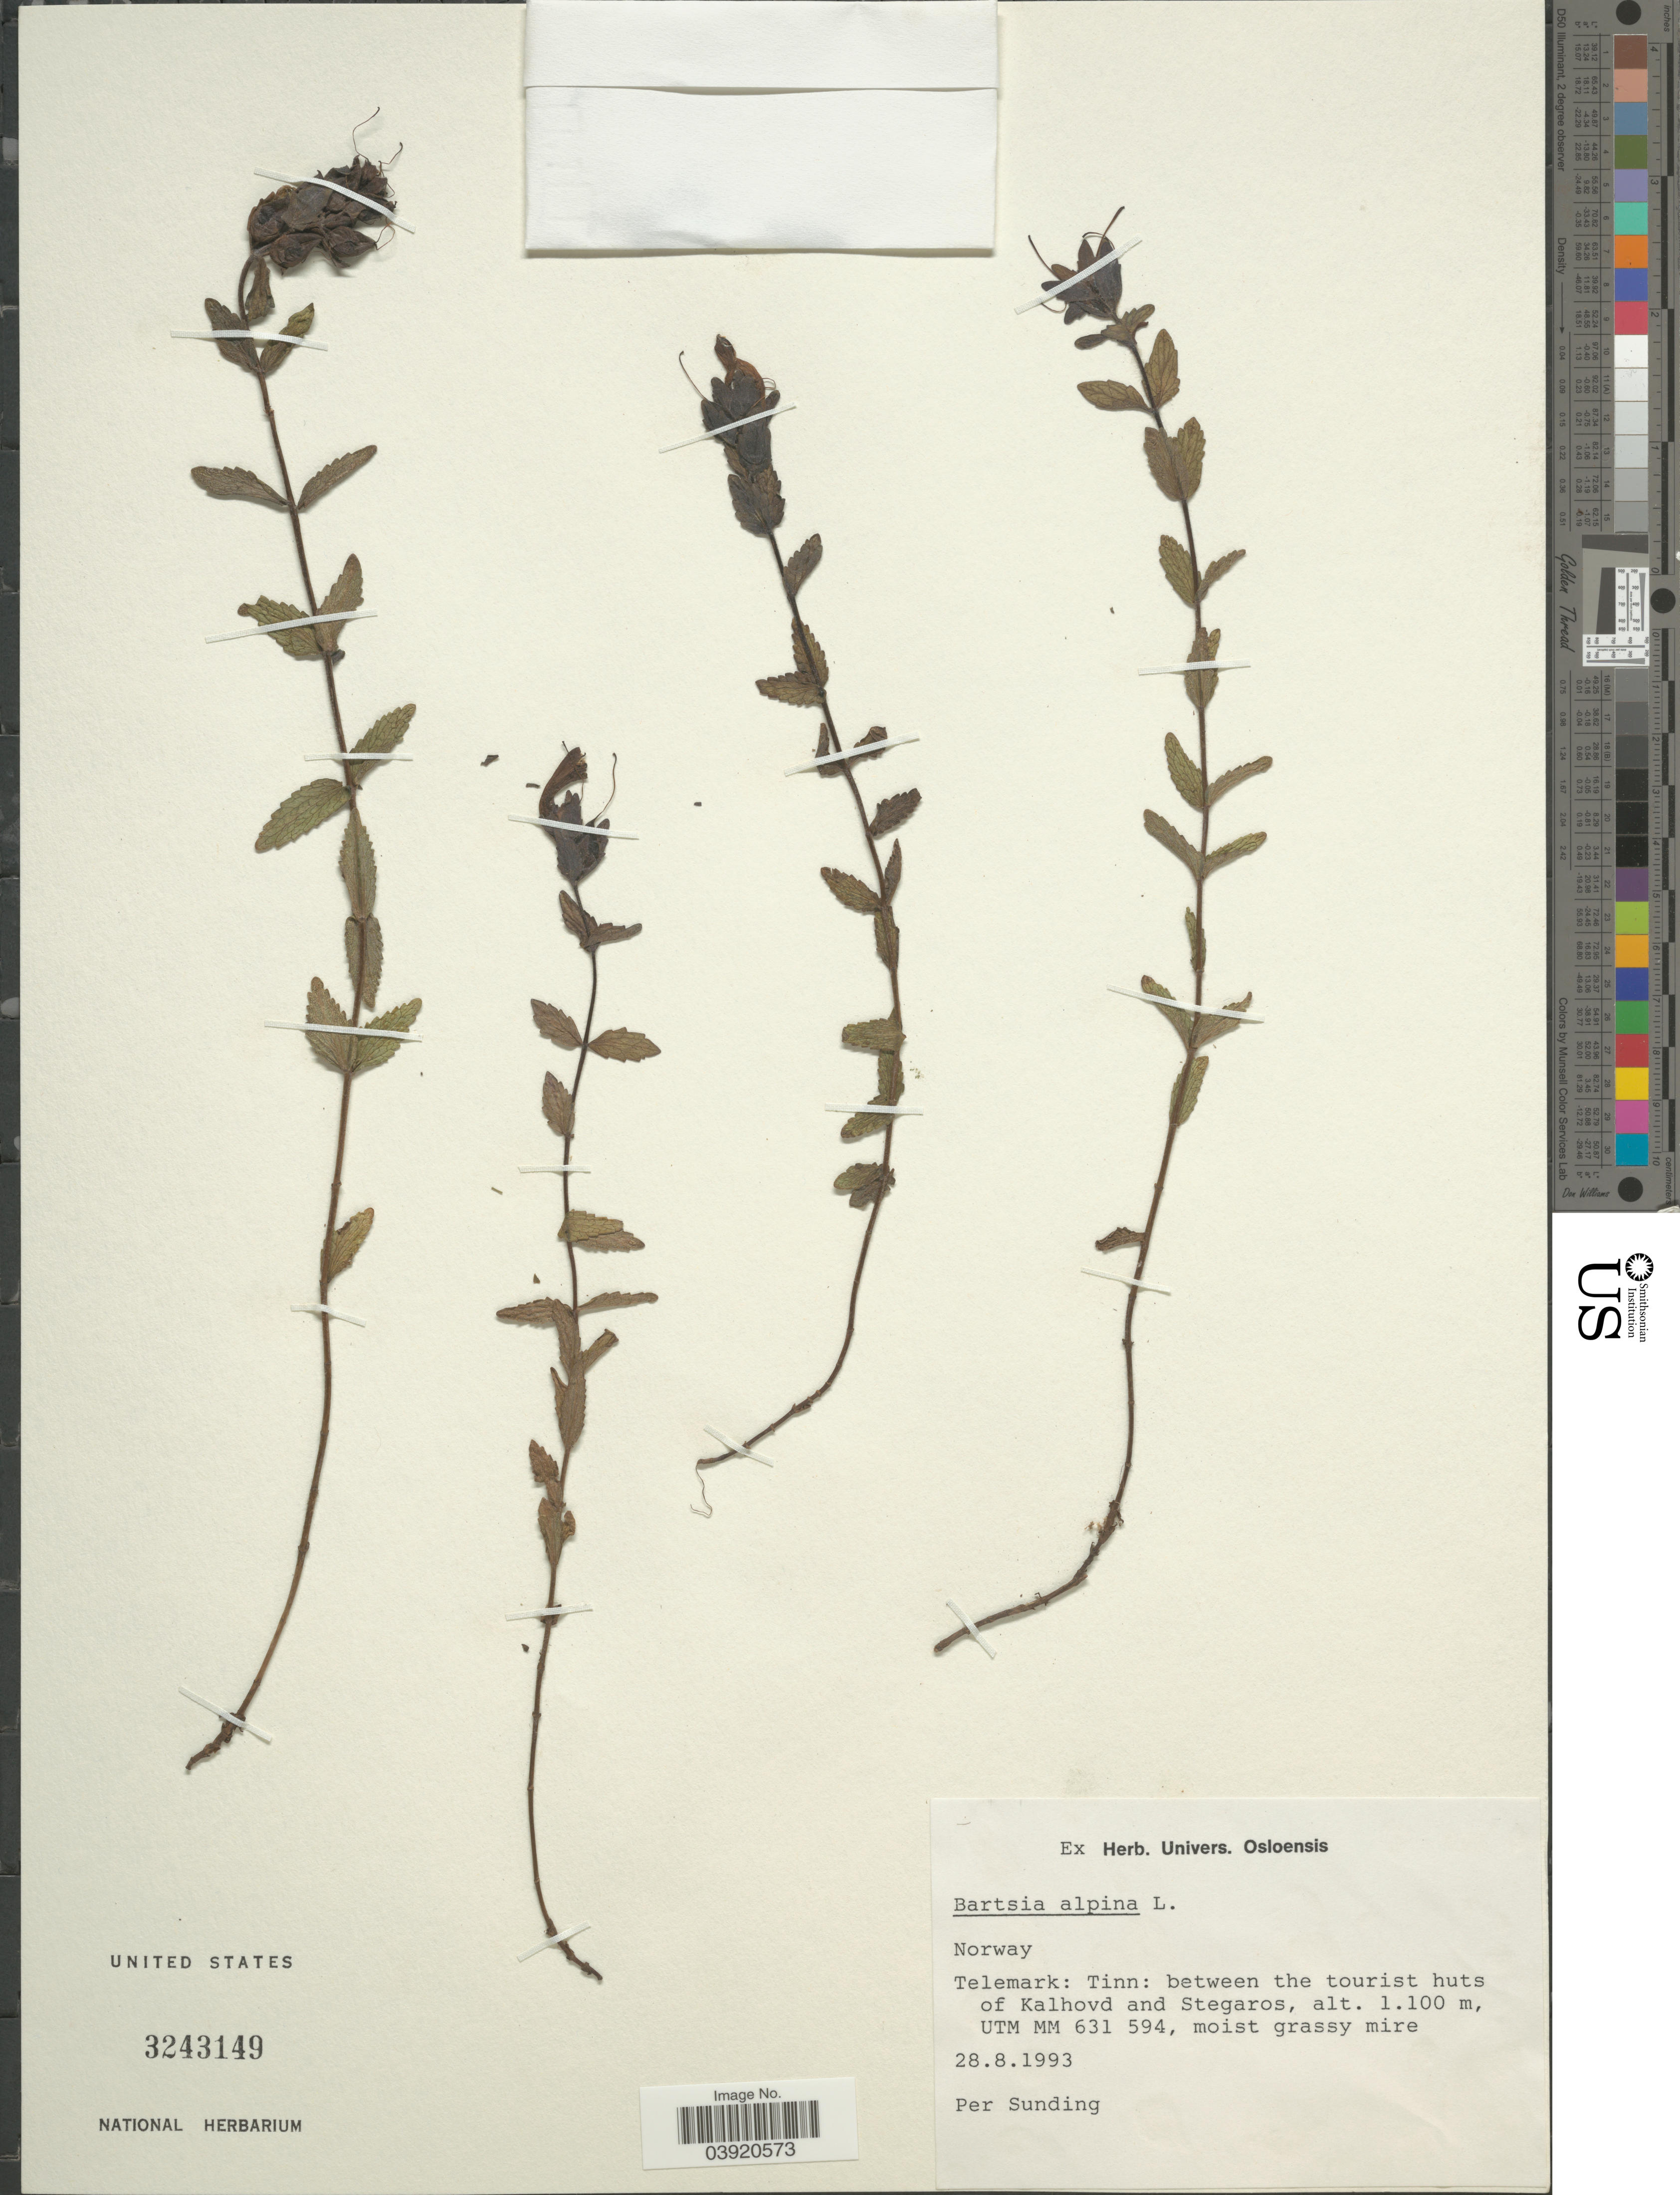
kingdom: Plantae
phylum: Tracheophyta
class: Magnoliopsida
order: Lamiales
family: Orobanchaceae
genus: Bartsia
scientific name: Bartsia alpina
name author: L.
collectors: P. O. Sunding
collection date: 1993-08-28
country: Norway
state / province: Telemark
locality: Tinn: between the tourist huts of Kalhovd and Stegaros, UTM MM 631 594.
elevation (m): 1100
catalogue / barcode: US 3243149